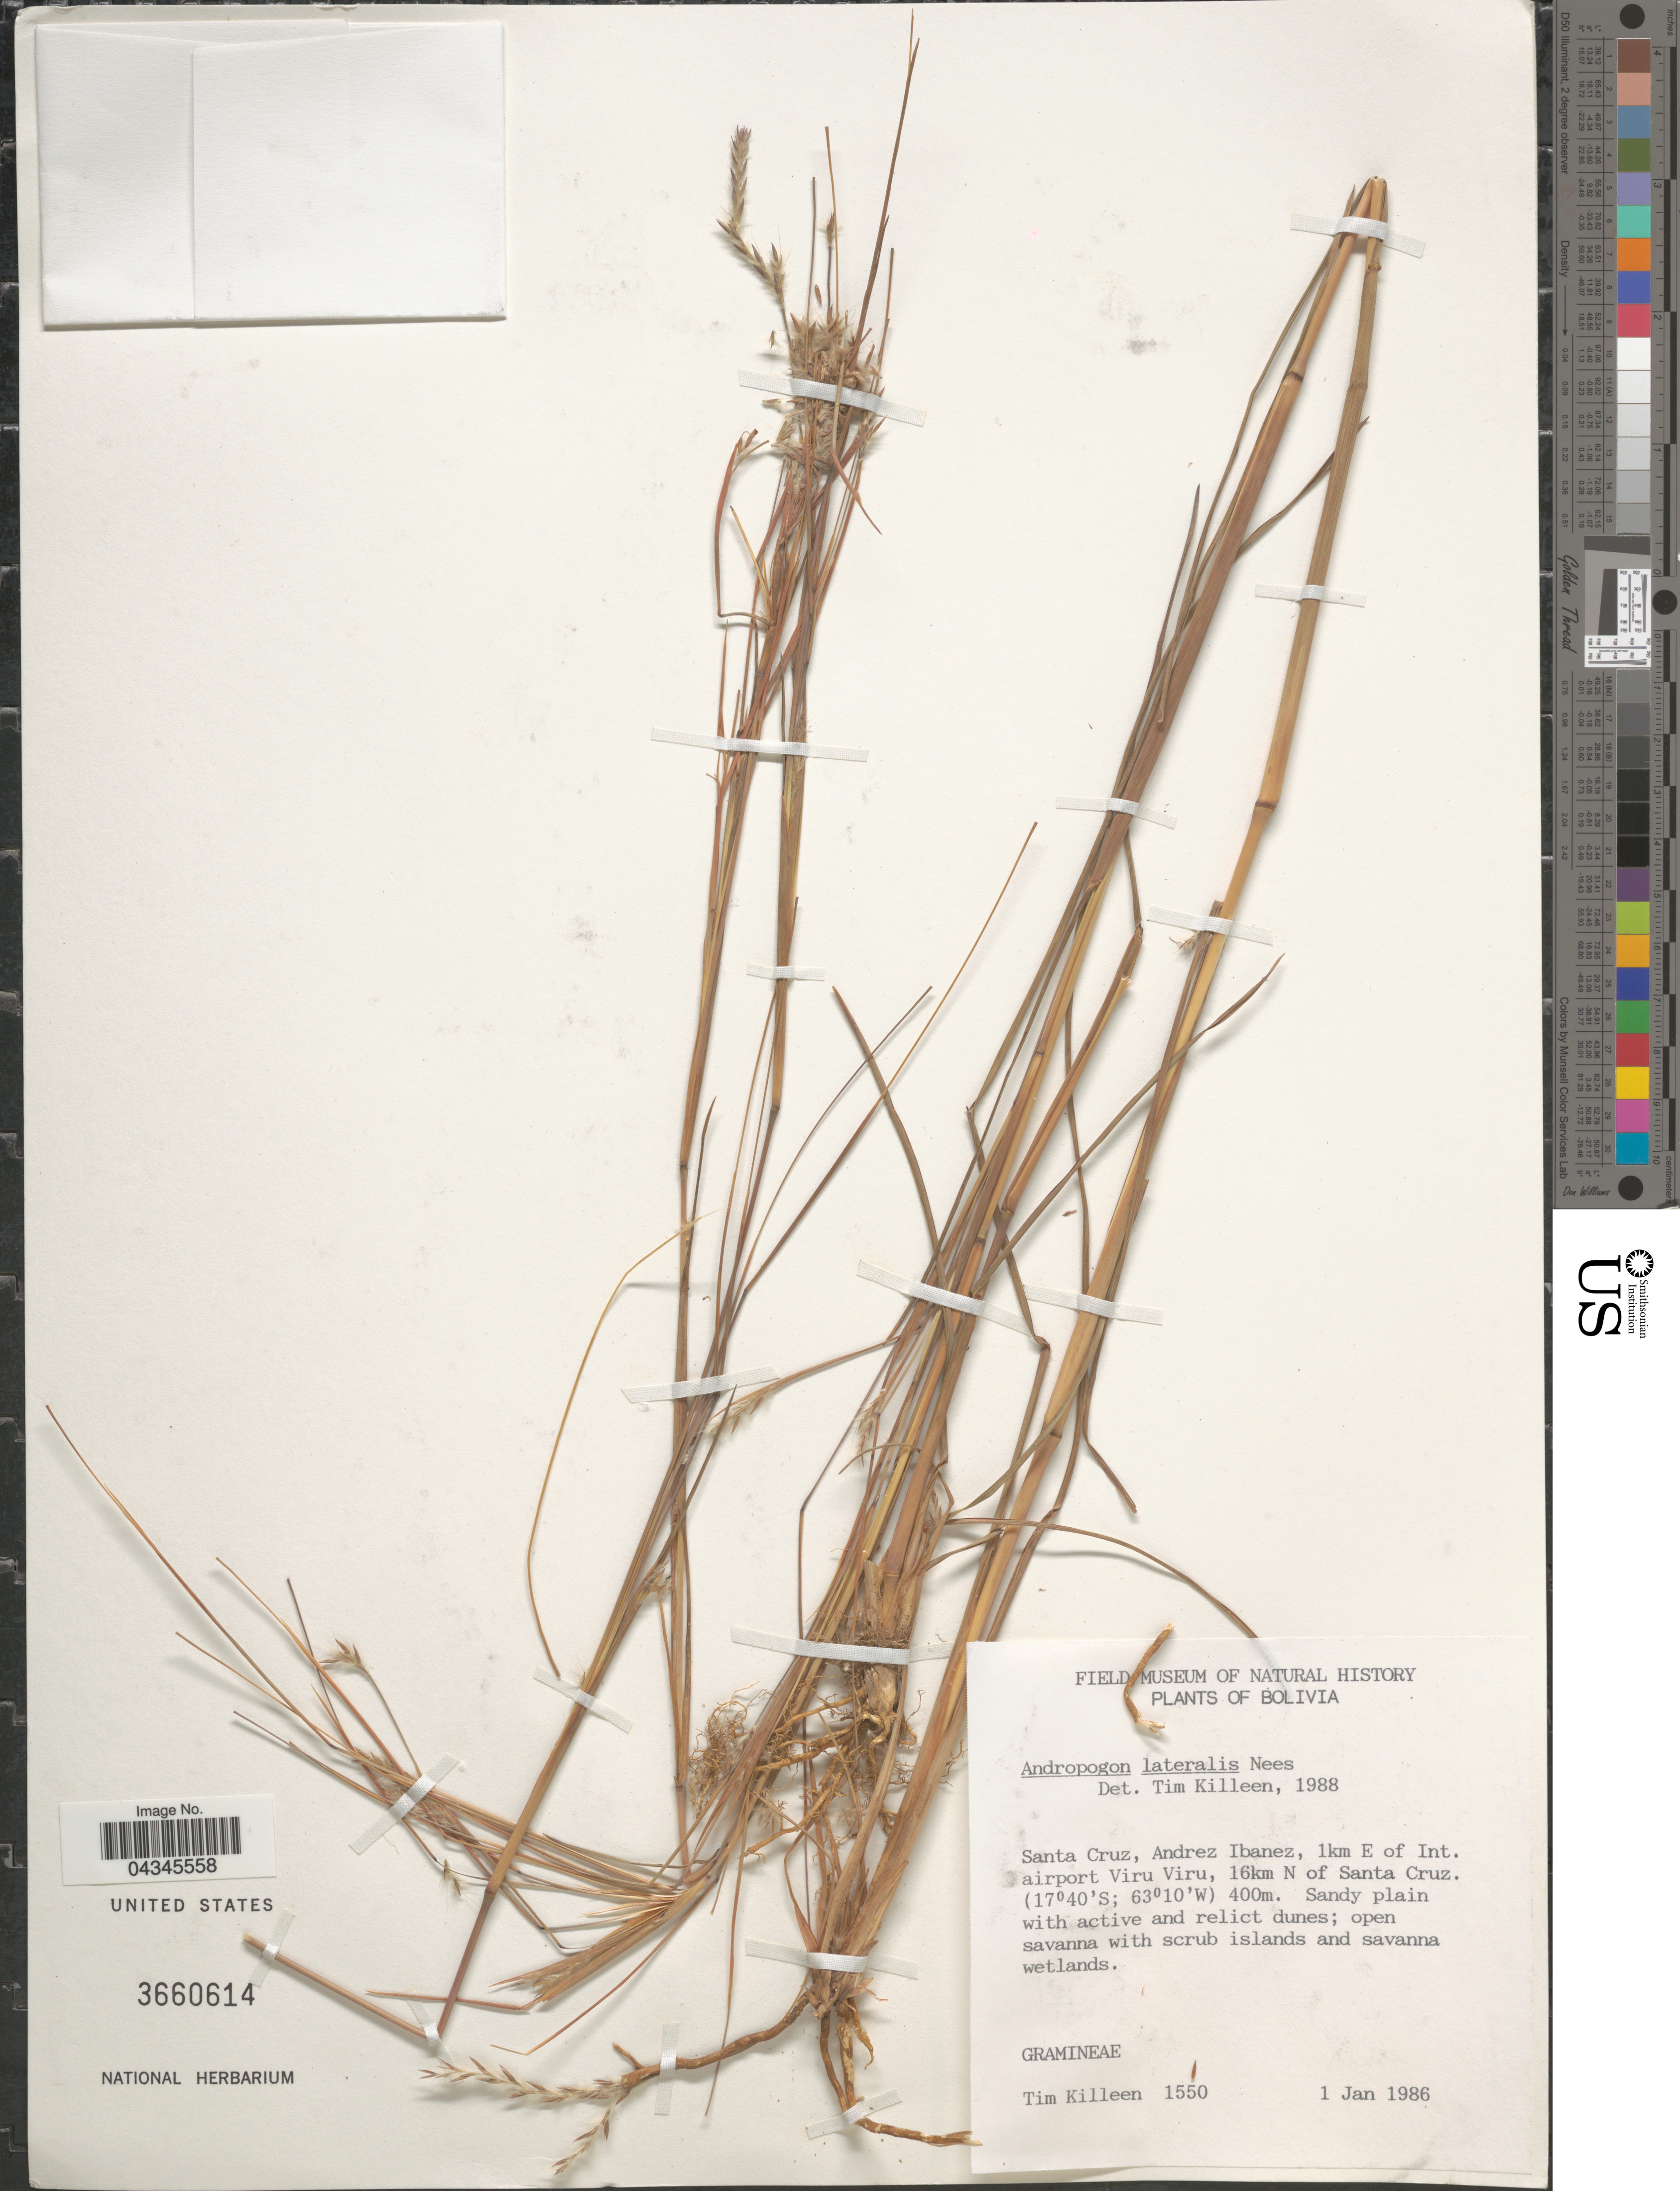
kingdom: Plantae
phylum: Tracheophyta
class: Liliopsida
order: Poales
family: Poaceae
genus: Andropogon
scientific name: Andropogon lateralis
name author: Nees in Mart.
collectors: T. J. Killeen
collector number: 1550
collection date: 1986-01-01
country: Bolivia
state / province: Santa Cruz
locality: Andrez Ibanez, 1km E of Int. airport Viru Viru, 16km N of Santa Cruz.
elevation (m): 400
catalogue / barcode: US 3660614